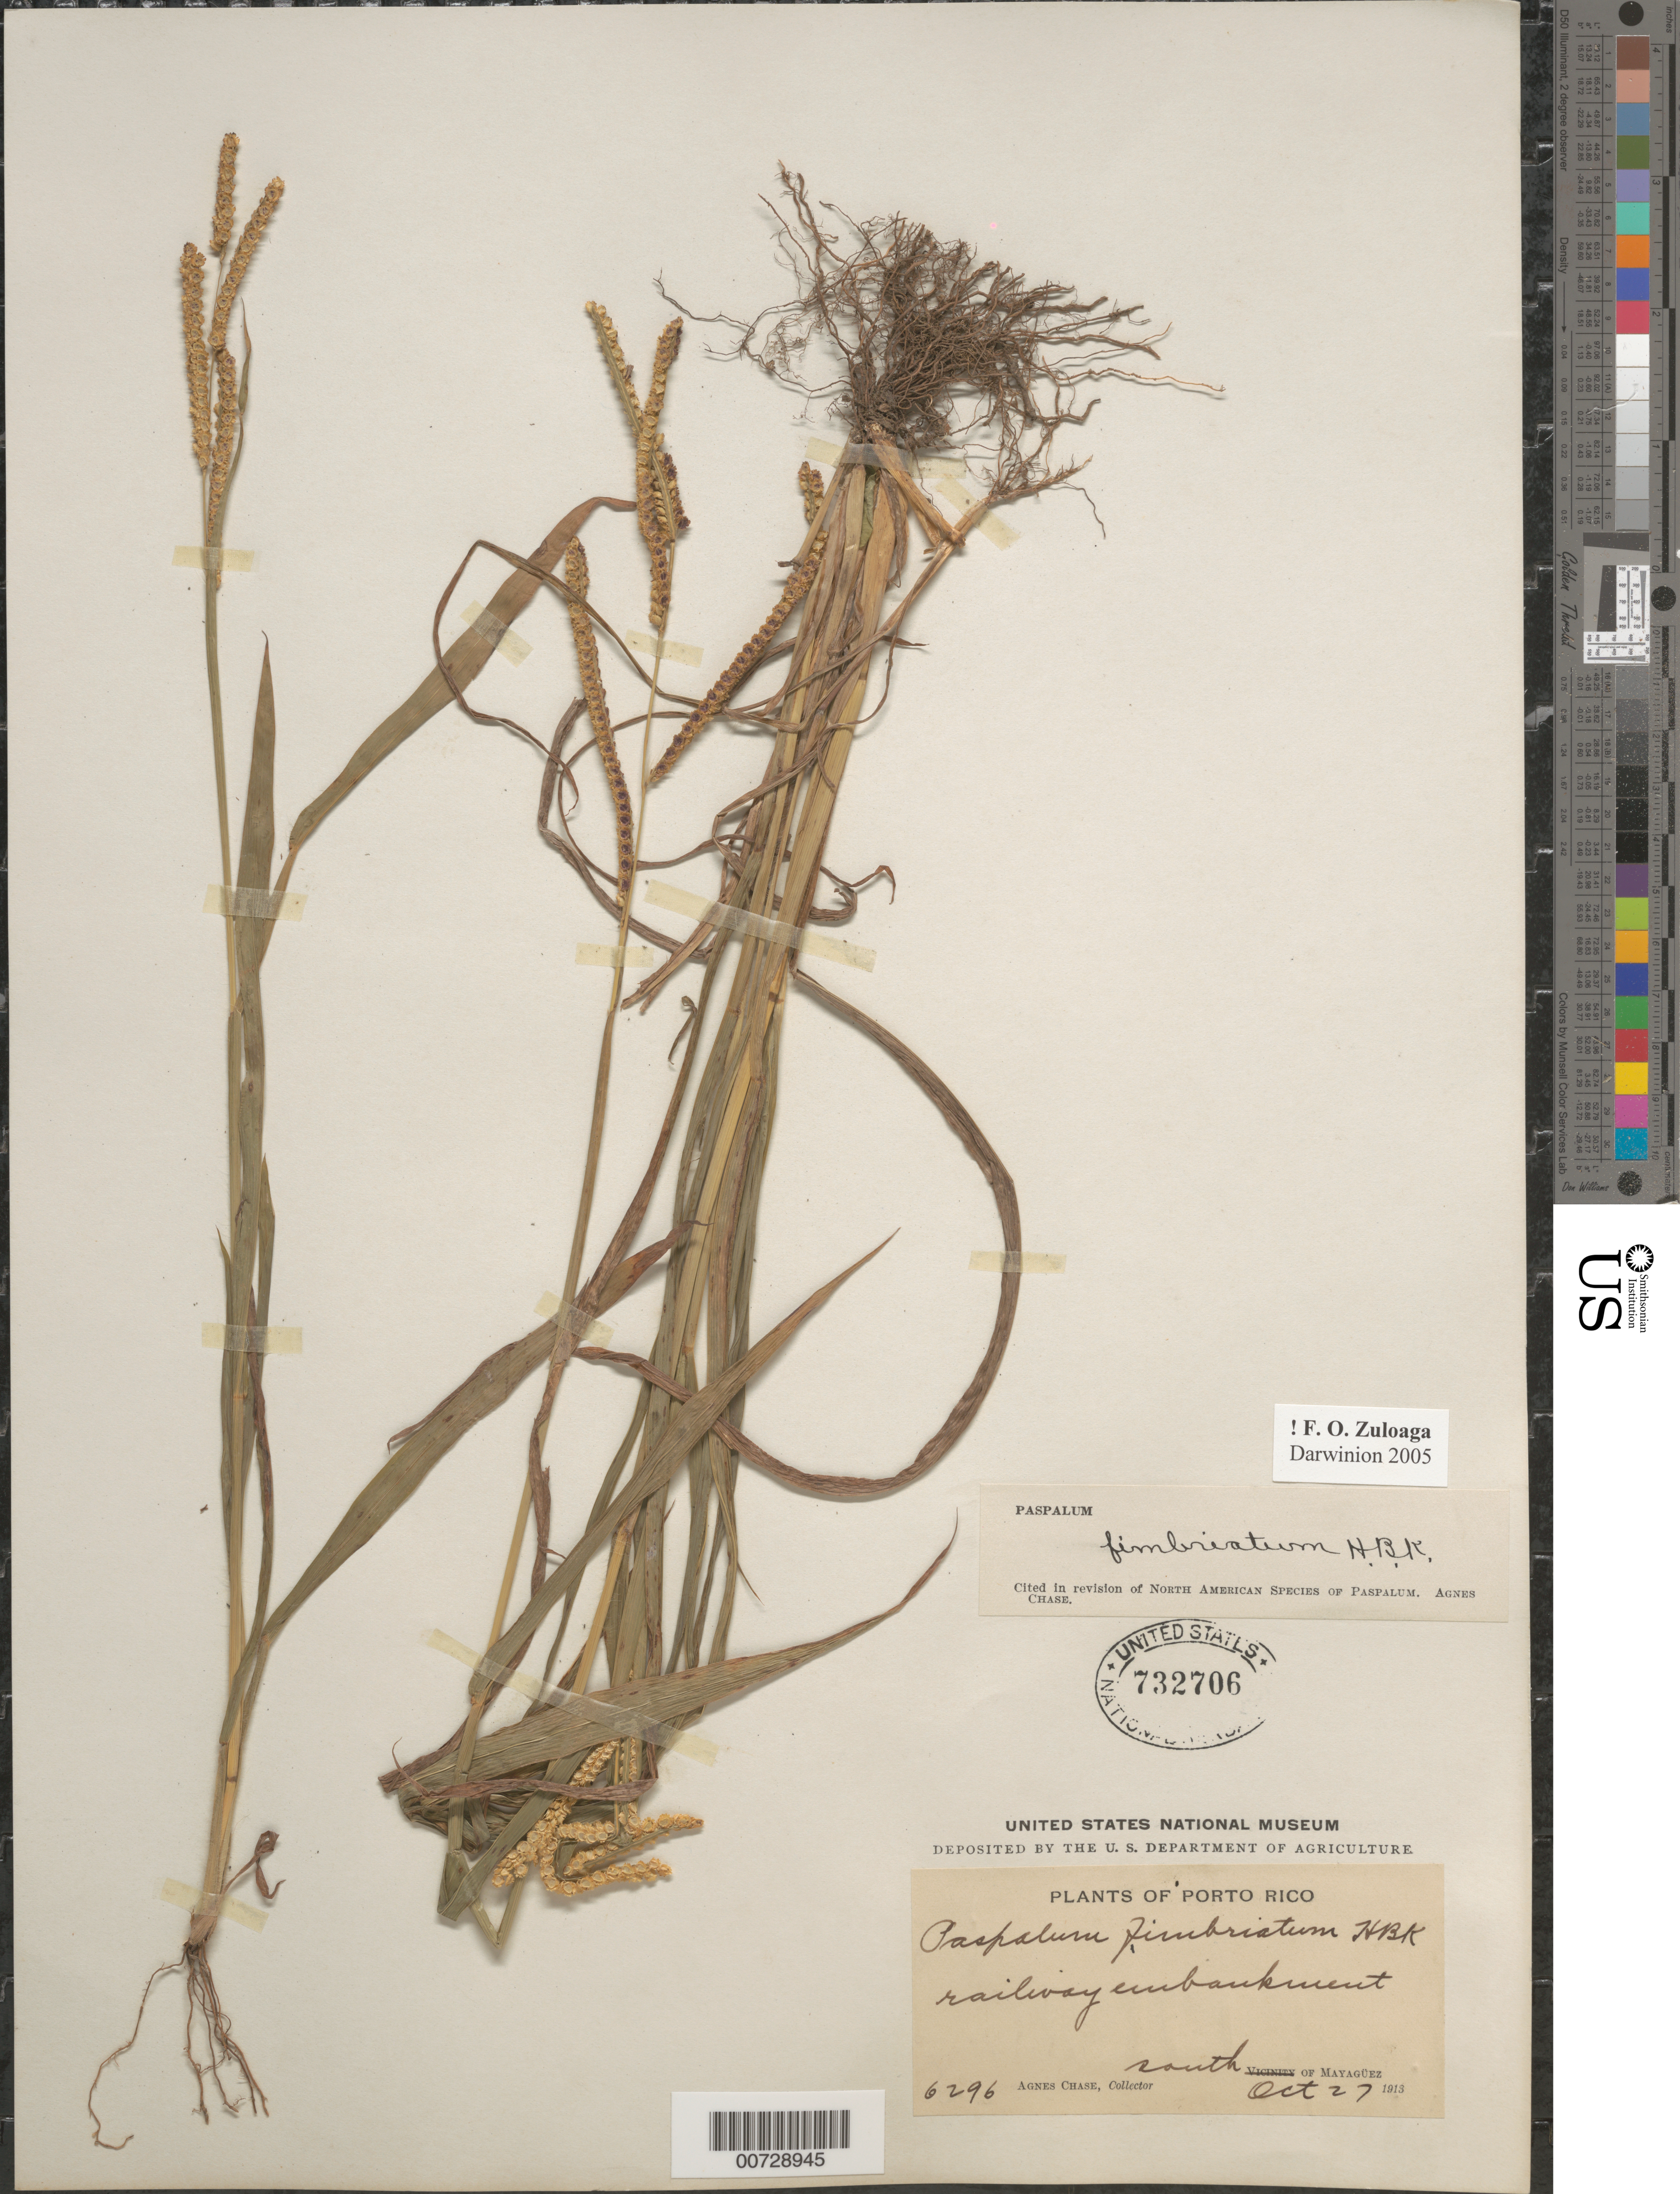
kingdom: Plantae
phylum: Tracheophyta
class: Liliopsida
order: Poales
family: Poaceae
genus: Paspalum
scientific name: Paspalum fimbriatum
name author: Kunth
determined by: Chase, [M.] Agnes, (US)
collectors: A. Chase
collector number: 6296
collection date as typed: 27 Oct 1913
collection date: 1913-10-27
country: Puerto Rico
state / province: Mayagüez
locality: South of Mayaguez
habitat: Railway embankment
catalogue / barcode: US 732706